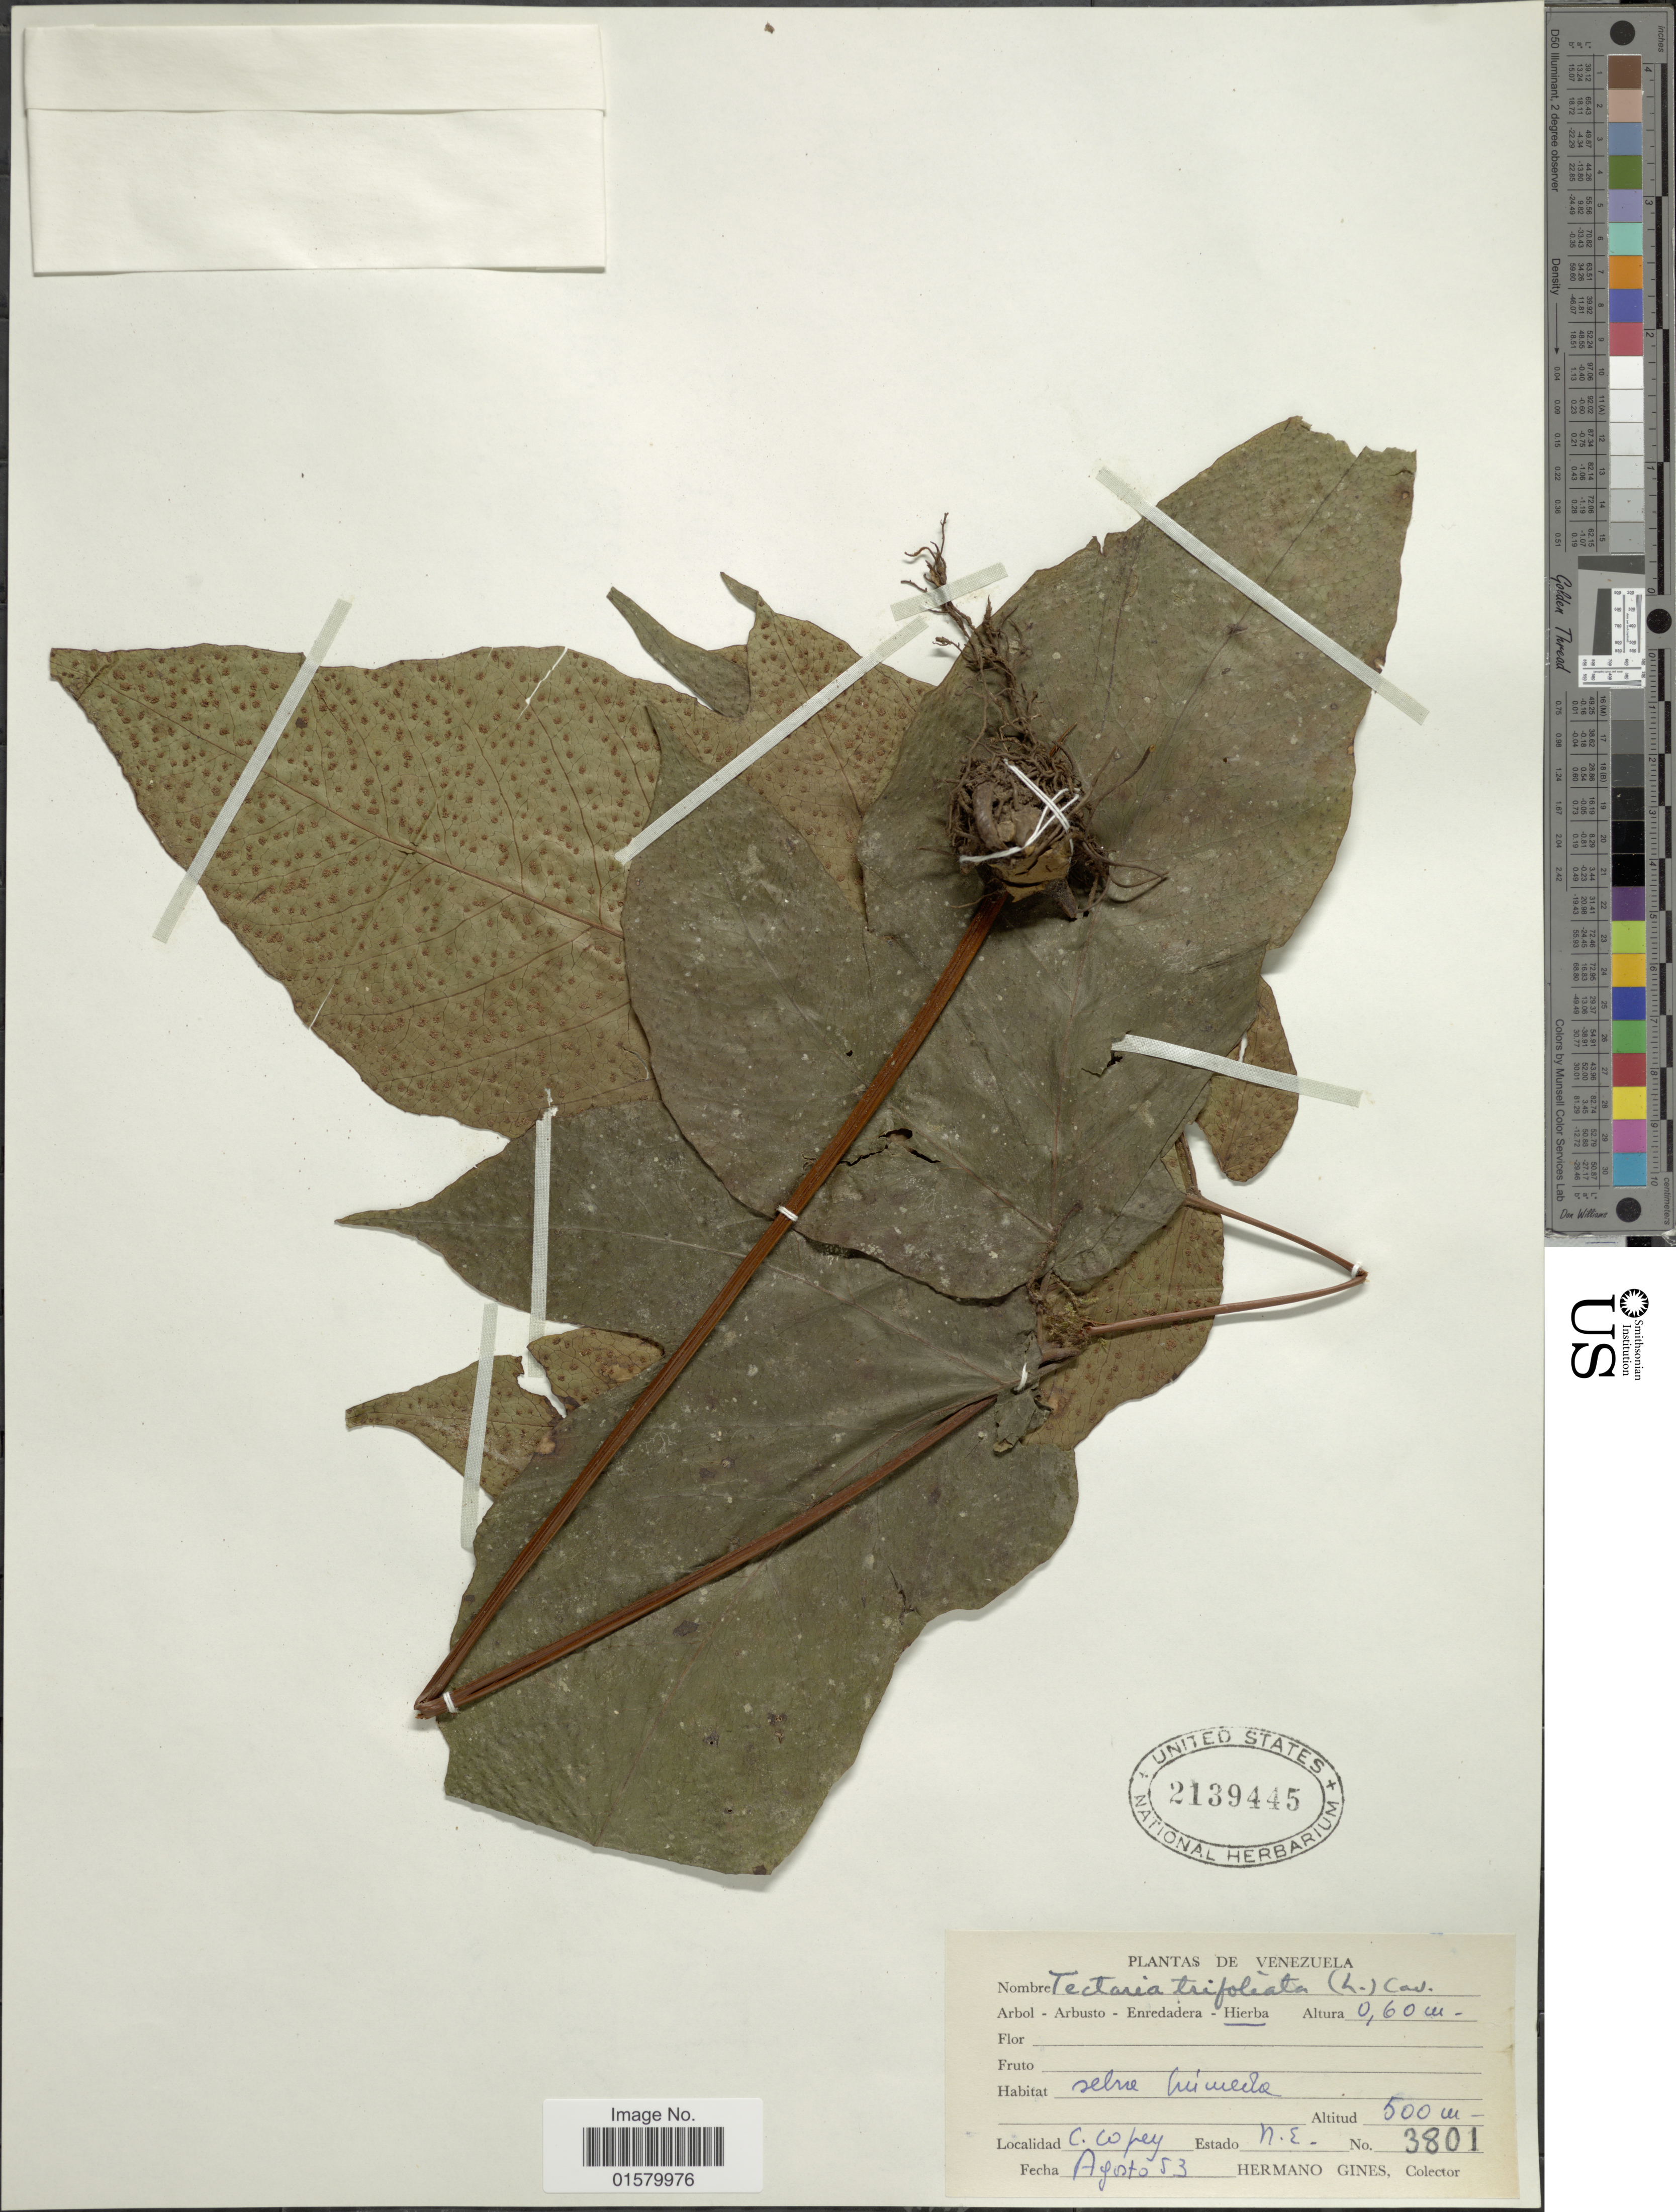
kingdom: Plantae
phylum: Tracheophyta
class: Polypodiopsida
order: Polypodiales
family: Tectariaceae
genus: Tectaria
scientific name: Tectaria trifoliata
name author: (L.) Cav.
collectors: Bro. Gines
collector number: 3801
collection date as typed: Transcribed d/m/y: /8/53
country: Venezuela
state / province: Nueva Esparta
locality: C. Copey, Estado N. E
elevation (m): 500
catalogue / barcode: US 2139445